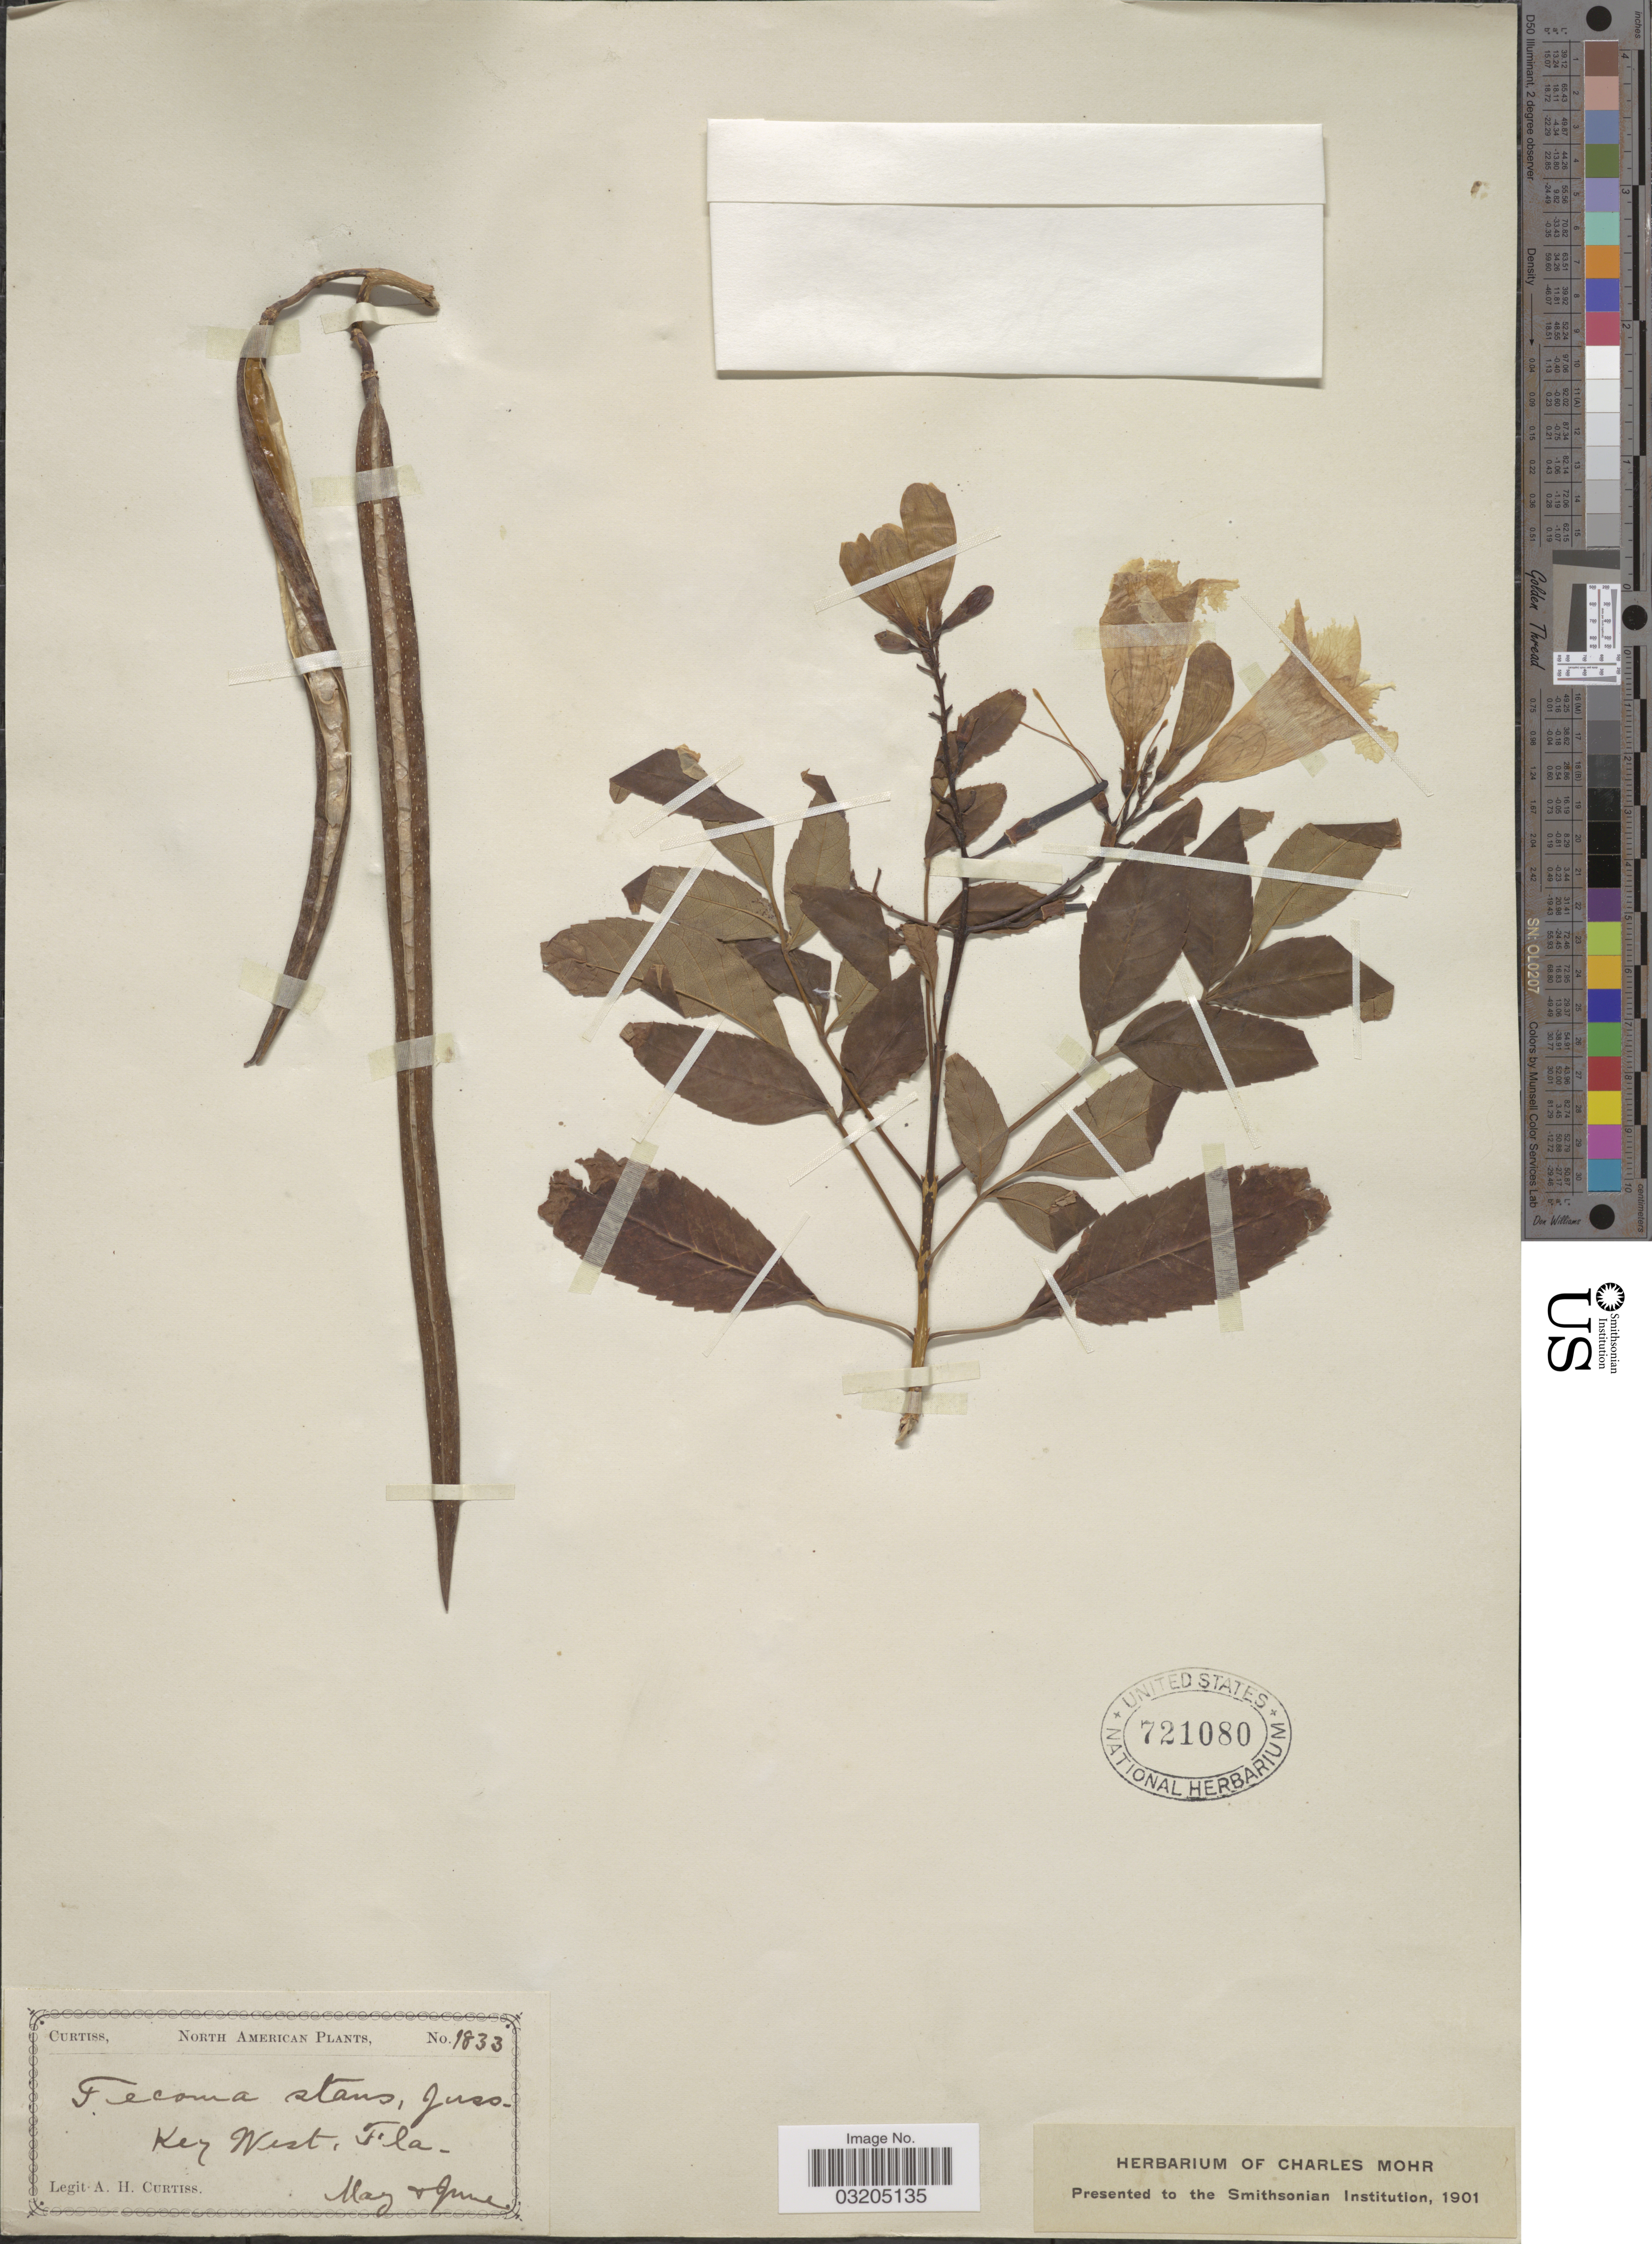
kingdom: Plantae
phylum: Tracheophyta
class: Magnoliopsida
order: Lamiales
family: Bignoniaceae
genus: Tecoma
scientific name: Tecoma stans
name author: (L.) Juss. ex Kunth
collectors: A. H. Curtiss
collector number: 1833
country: United States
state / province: Florida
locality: Key West.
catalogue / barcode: US 721080